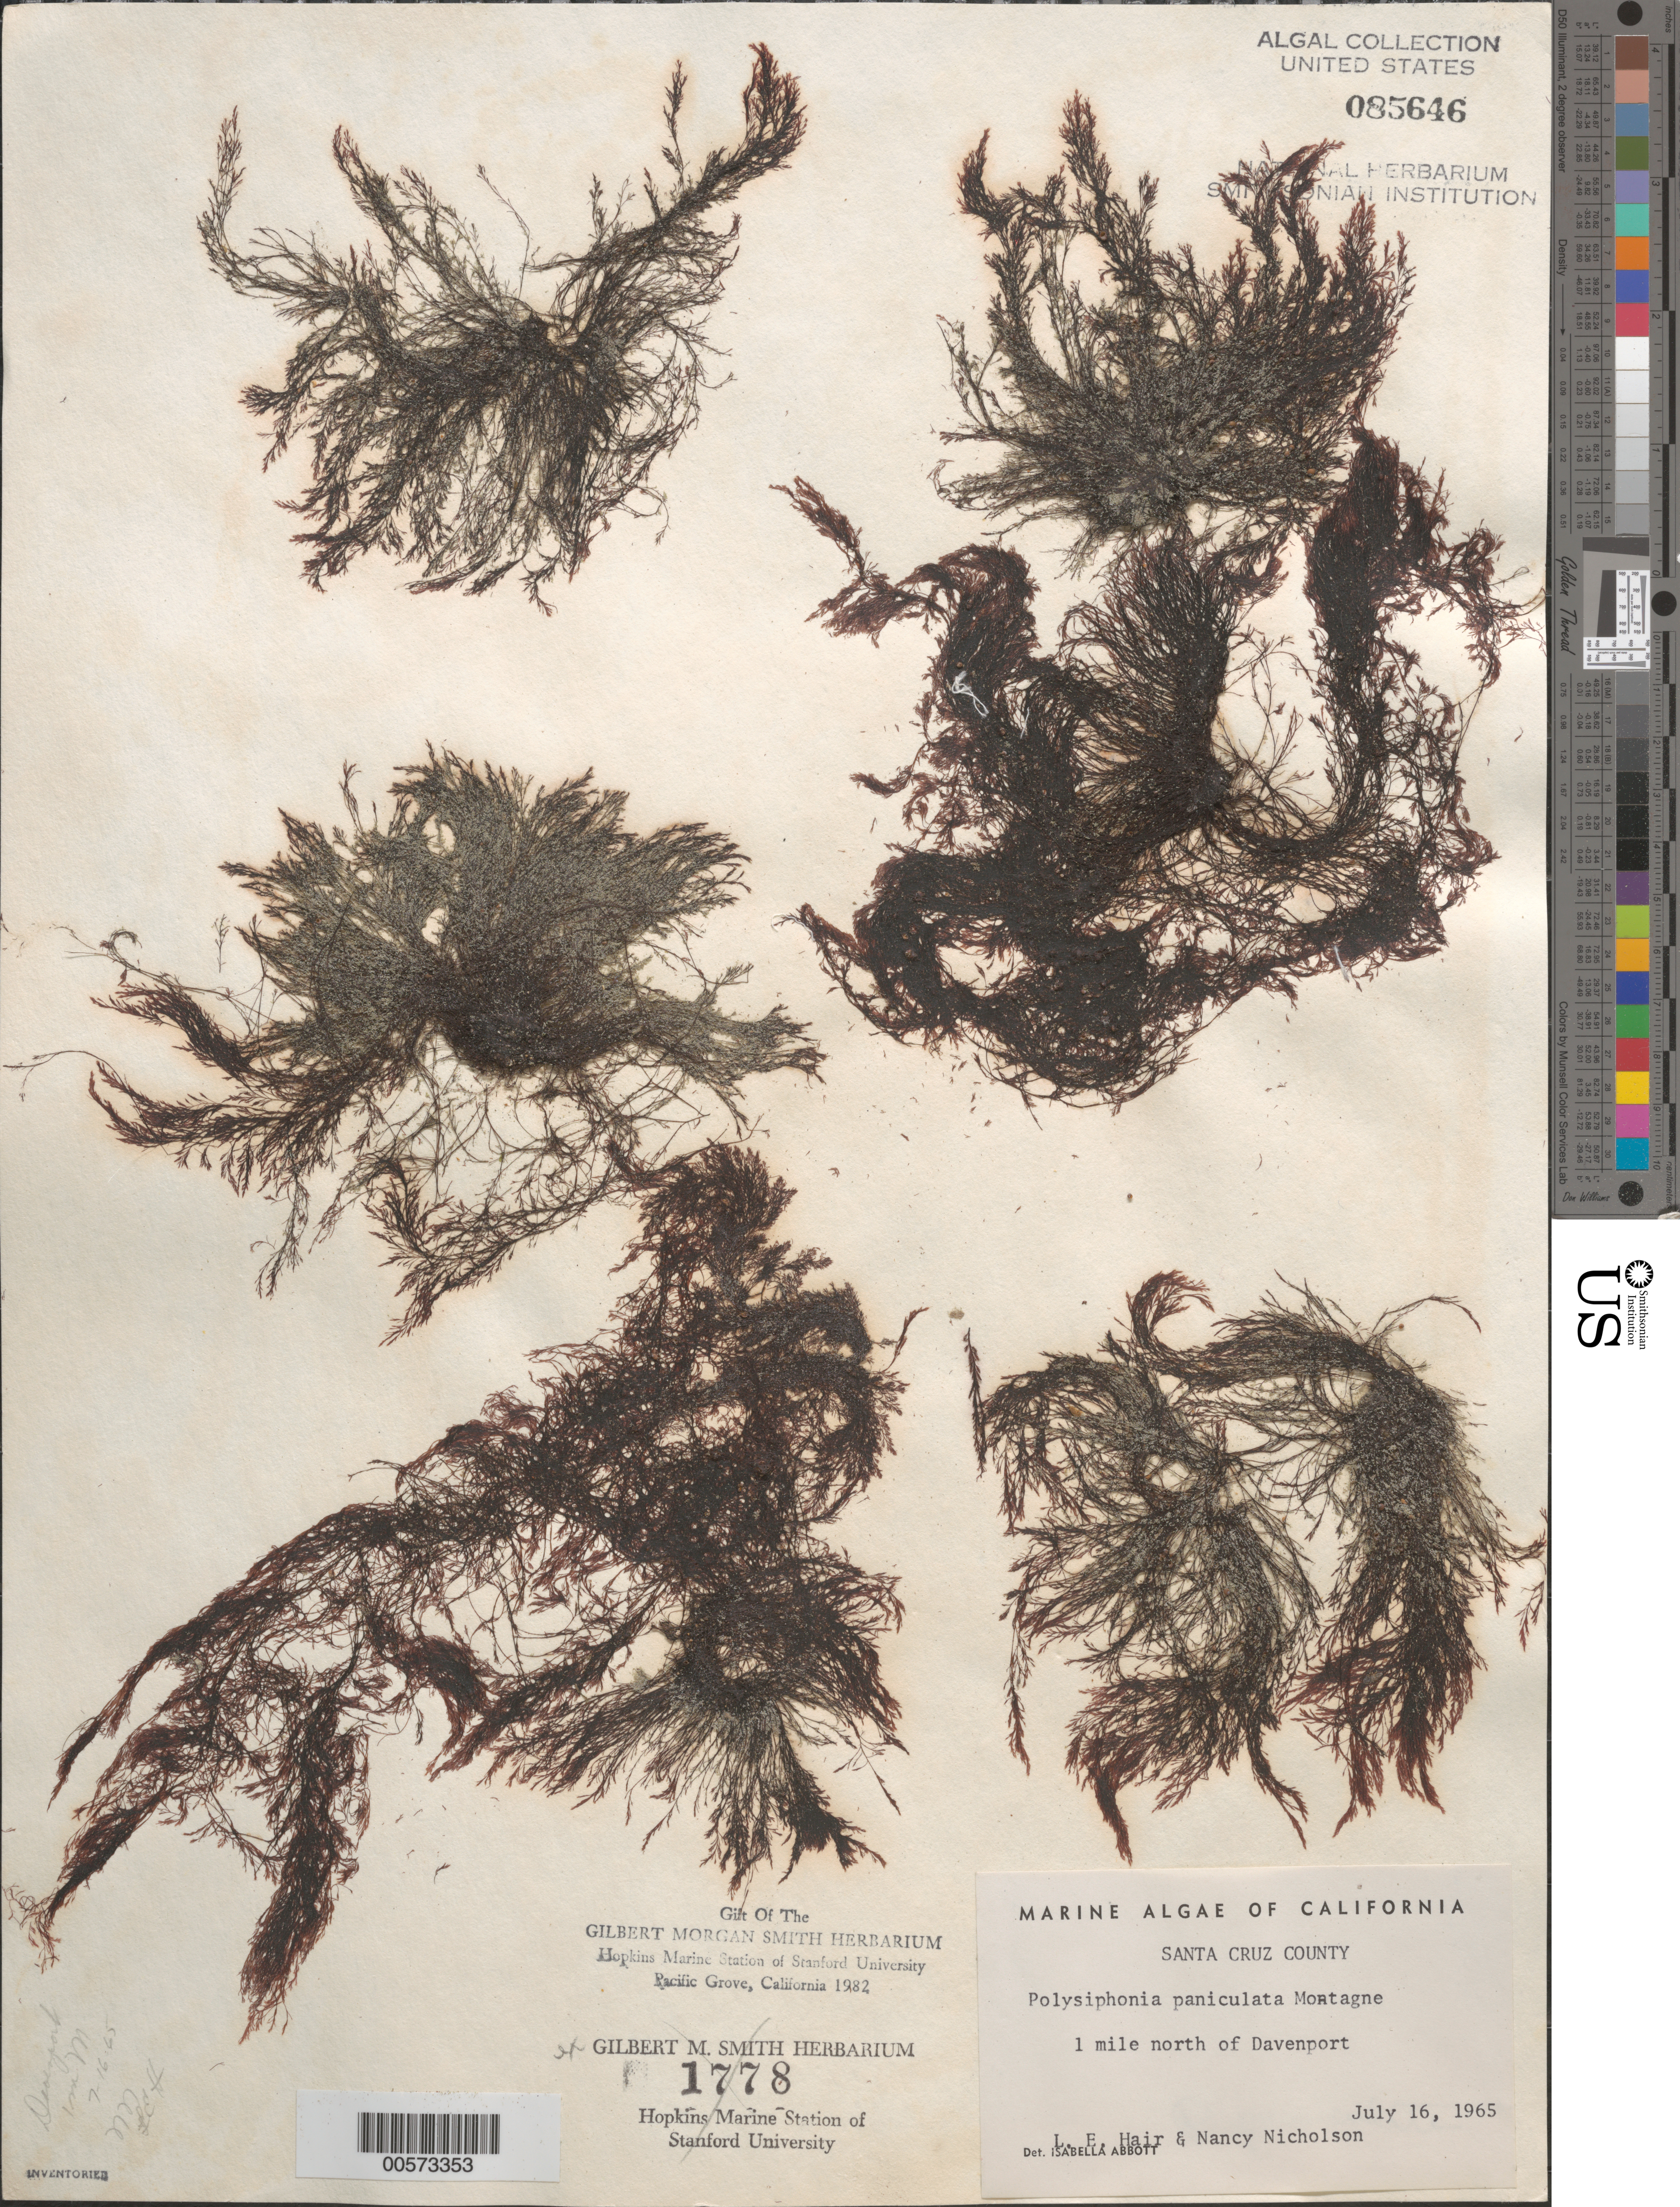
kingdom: Plantae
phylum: Rhodophyta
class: Florideophyceae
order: Ceramiales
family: Rhodomelaceae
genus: Eutrichosiphonia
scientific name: Eutrichosiphonia paniculata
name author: (Mont.) D.E.Bustamante & T.O. Cho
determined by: Algae name updating Project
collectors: L. Hair & N. Nicholson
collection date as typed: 16 Jul 1965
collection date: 1965-07-16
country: United States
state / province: California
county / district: Santa Cruz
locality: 1 mile north of Davenport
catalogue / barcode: US 85646